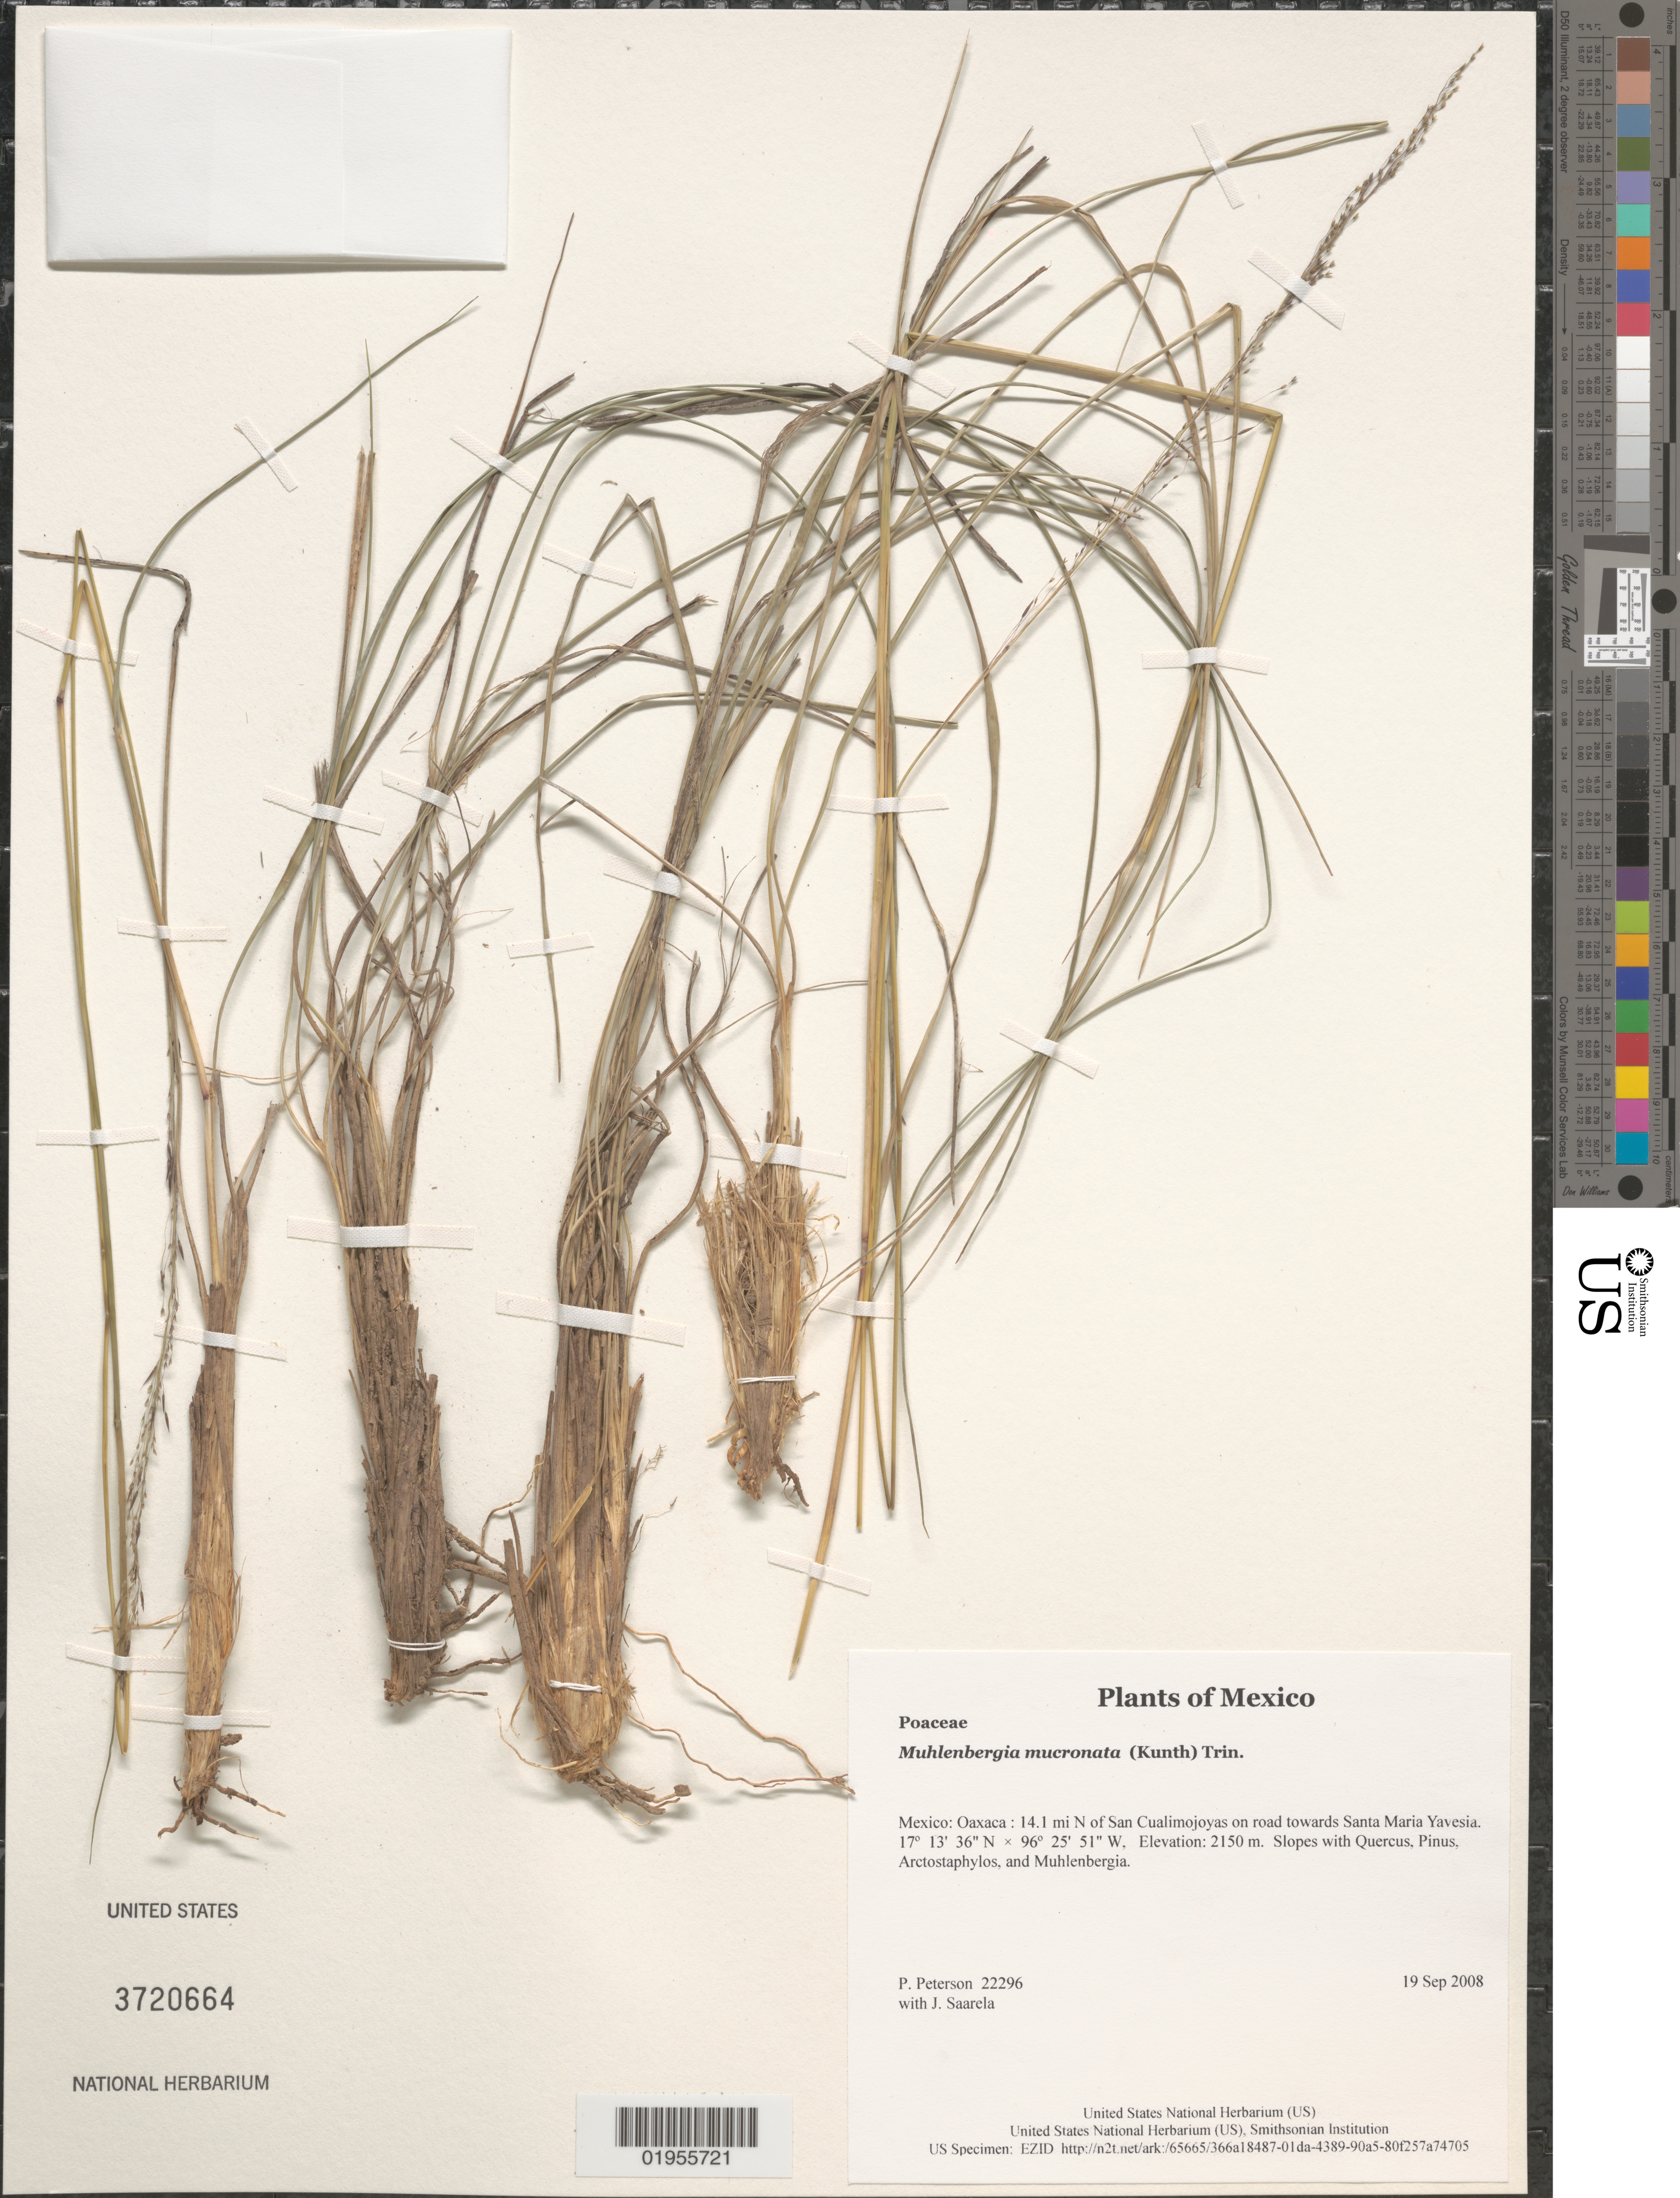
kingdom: Plantae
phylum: Tracheophyta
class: Liliopsida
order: Poales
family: Poaceae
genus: Muhlenbergia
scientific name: Muhlenbergia mucronata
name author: (Kunth) Trin.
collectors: P. M. Peterson & J. Saarela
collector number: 22296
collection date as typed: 19 Sep 2008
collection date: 2008-09-19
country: Mexico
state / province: Oaxaca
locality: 14.1 mi N of San Cualimojoyas on road towards Santa Maria Yavesia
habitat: Slopes with Quercus, Pinus, Arctostaphylos, and Muhlenbergia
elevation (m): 2150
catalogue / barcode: US 3720664